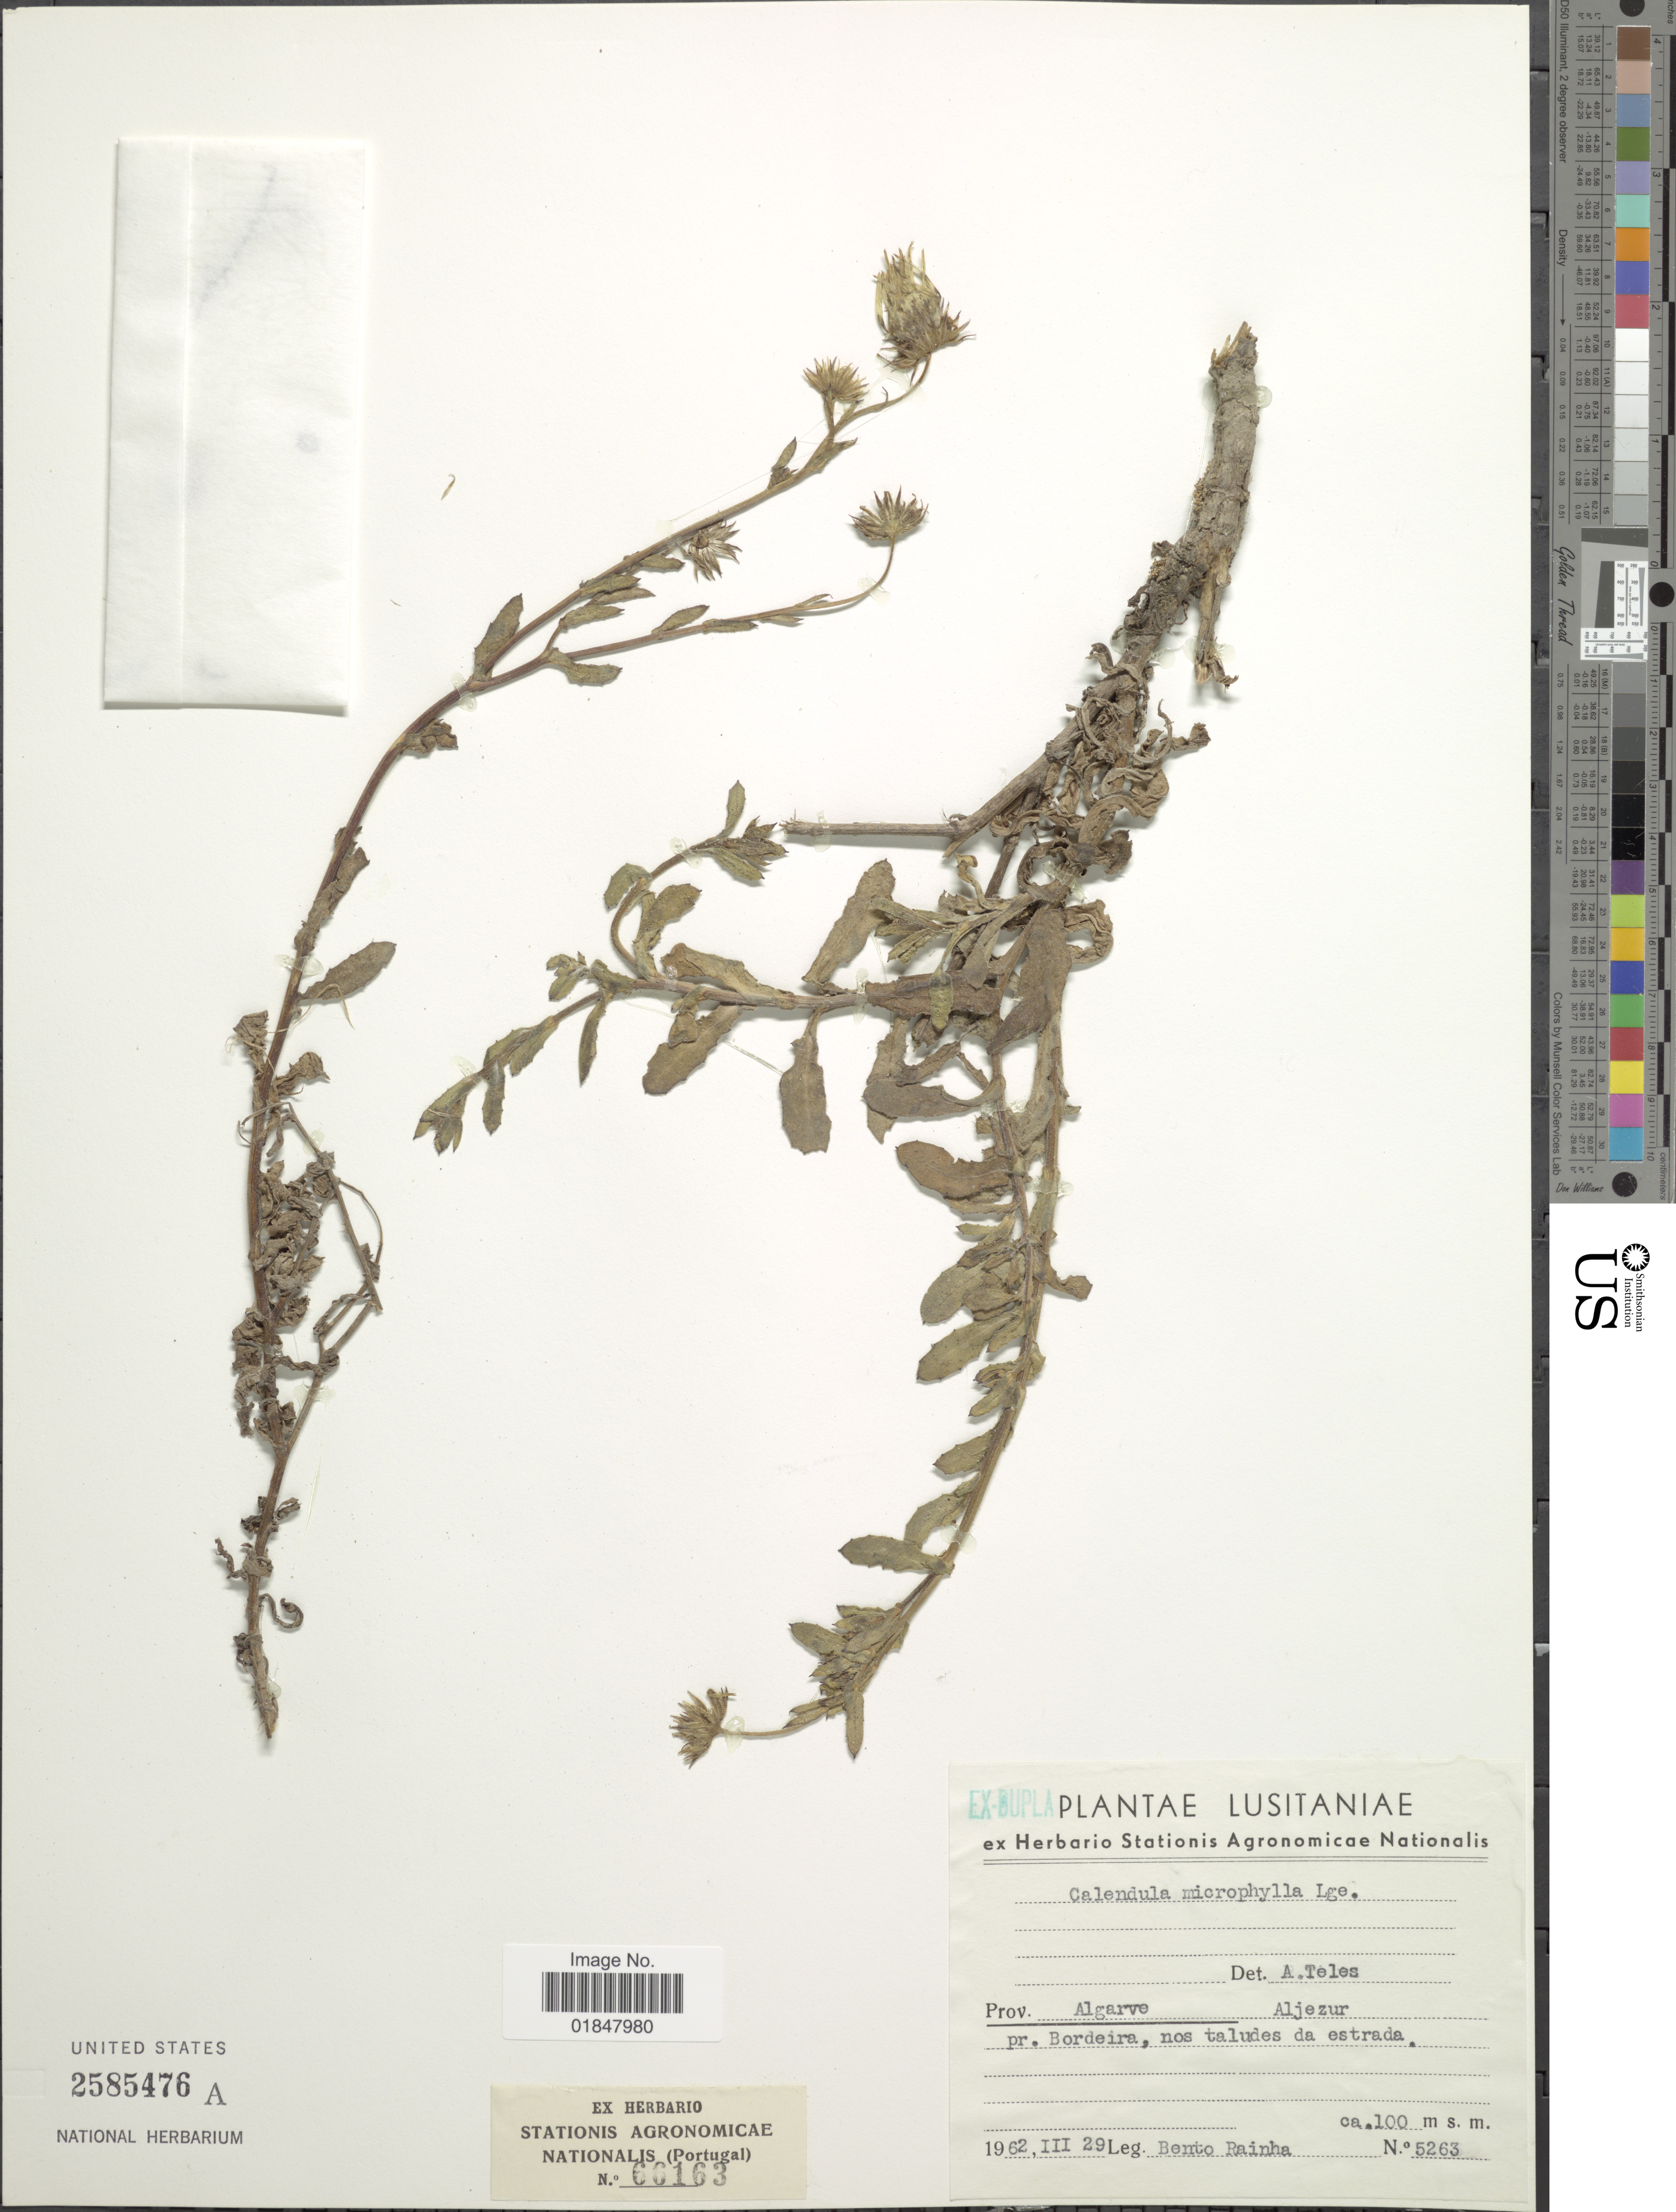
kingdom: Plantae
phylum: Tracheophyta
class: Magnoliopsida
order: Asterales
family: Asteraceae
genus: Calendula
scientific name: Calendula incana subsp. algarbiensis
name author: (Boiss.) Ohle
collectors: B. Rainha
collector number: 5263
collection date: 1962-03-29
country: Portugal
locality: Lusitaniae, Prov. Algarve, Aljezur, pr. Bordeira, nos taludes da estrada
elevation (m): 100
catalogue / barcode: US 2585476A